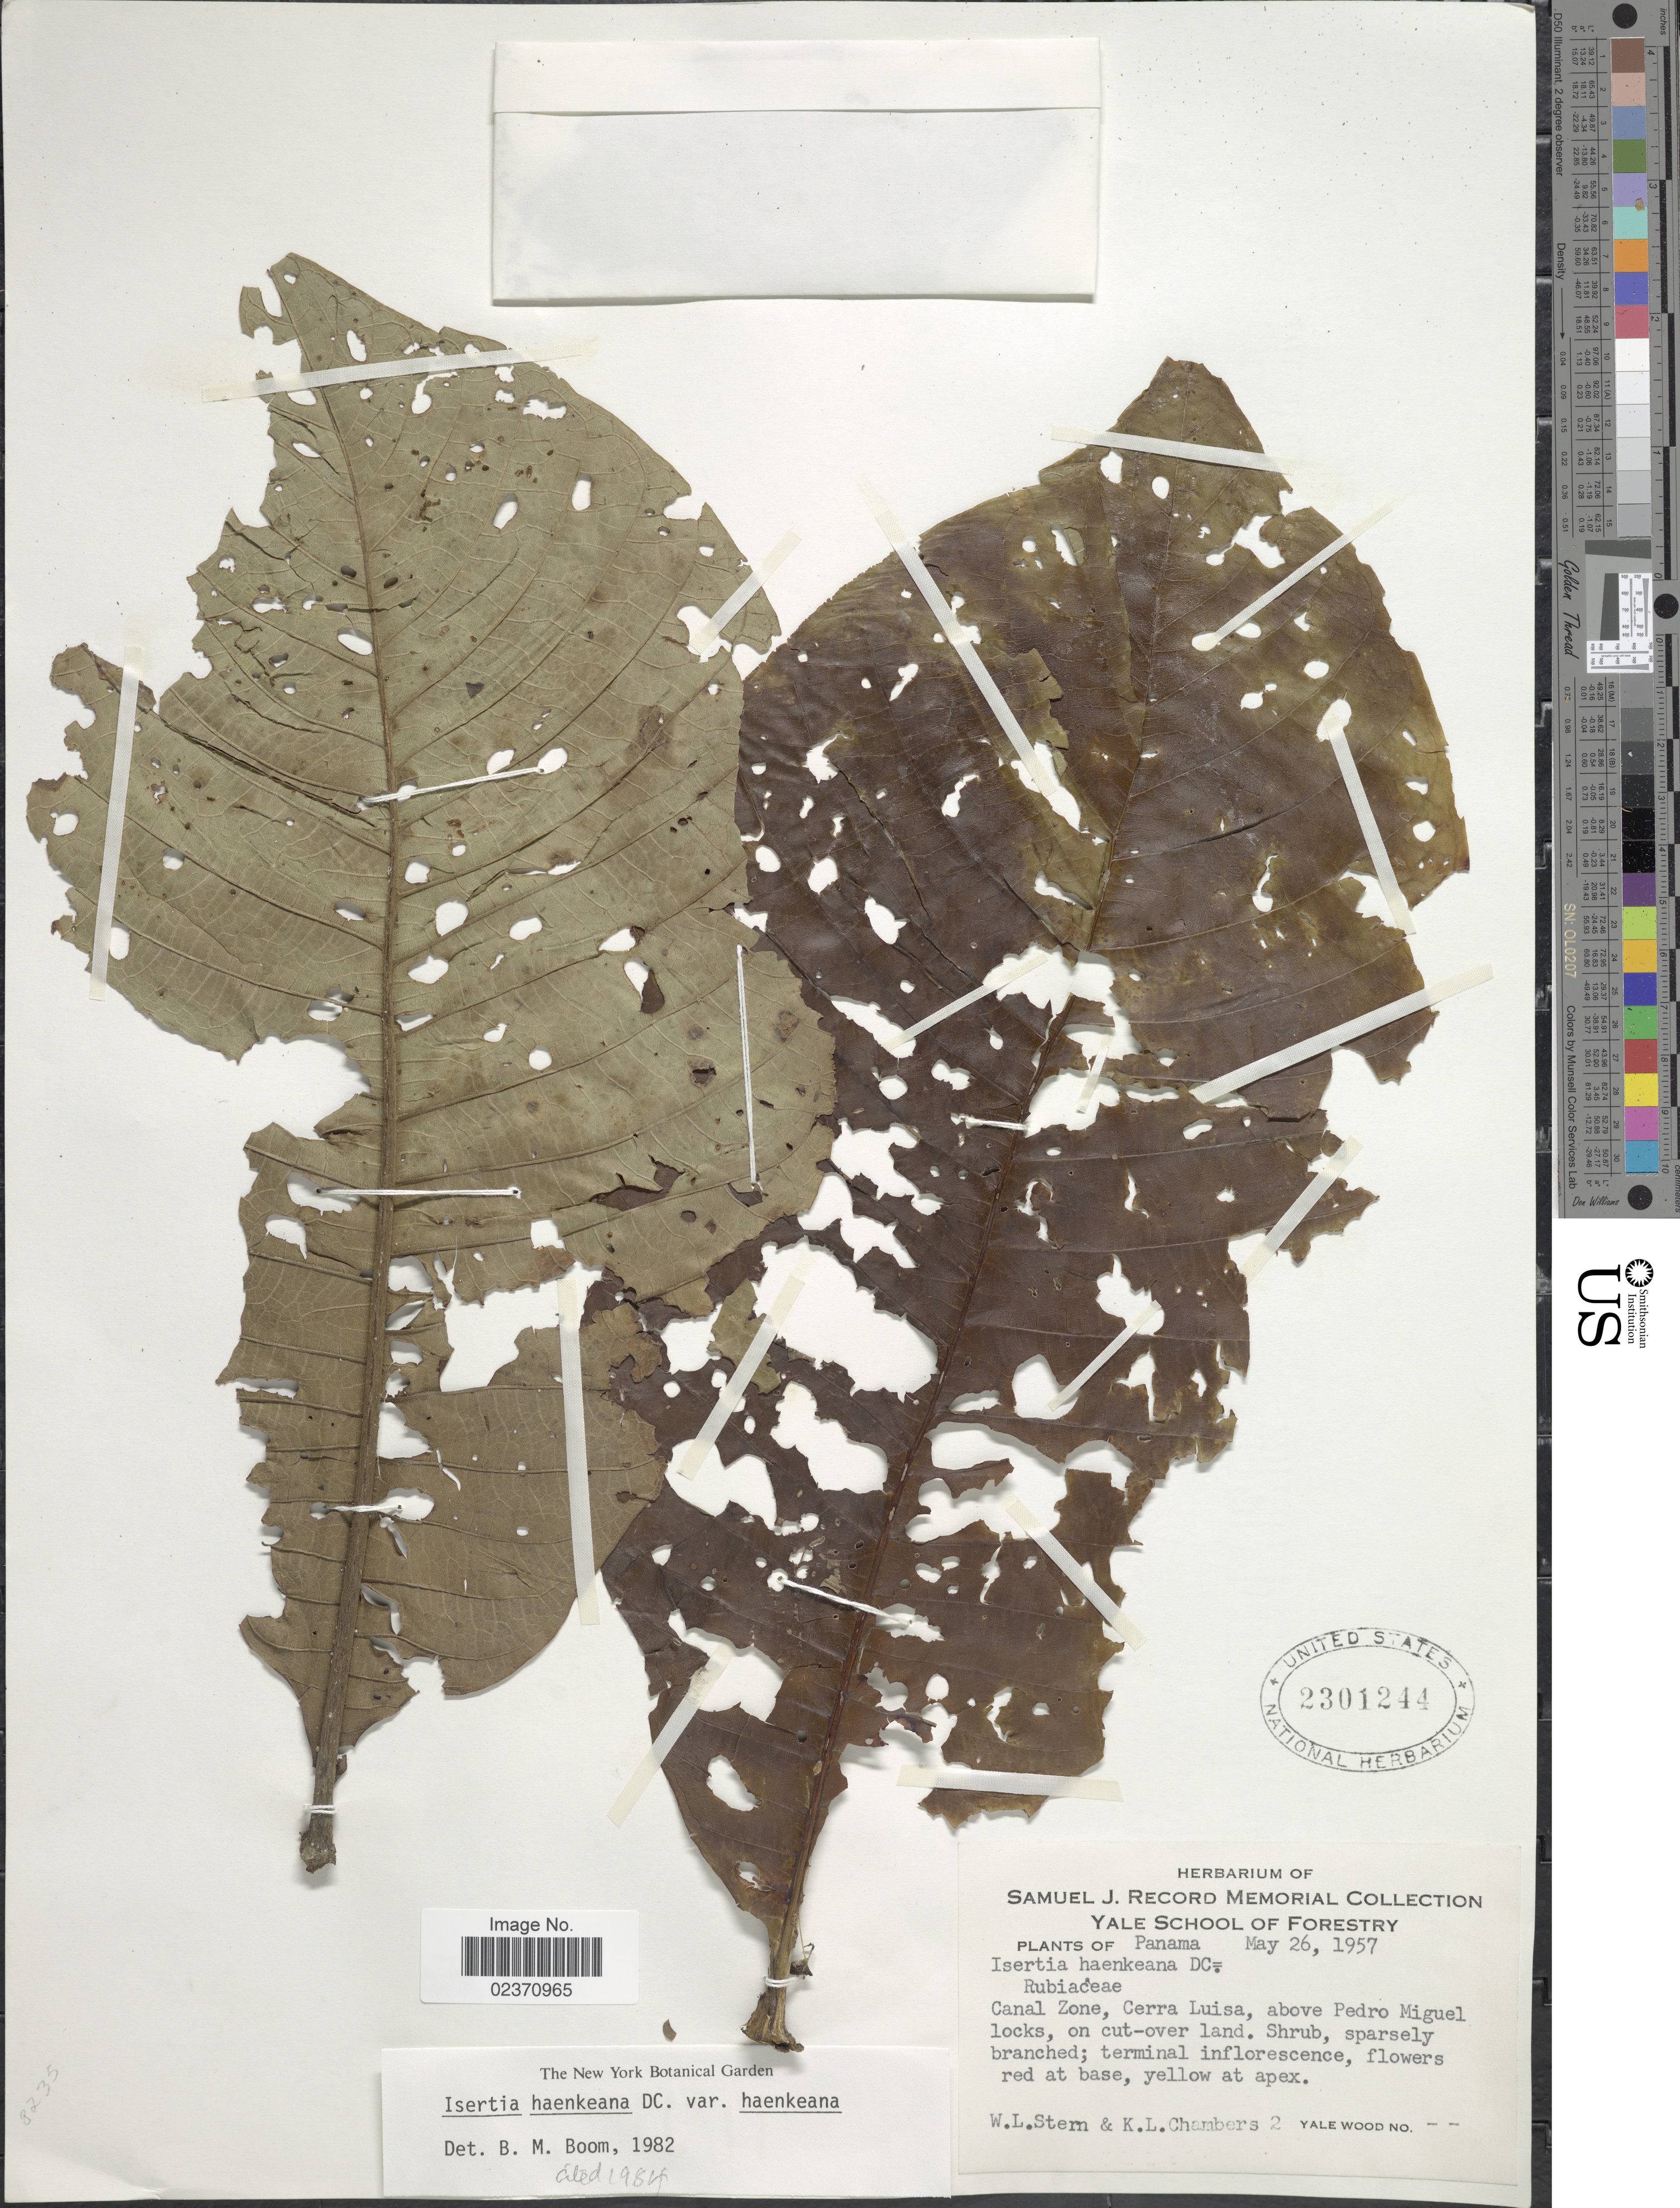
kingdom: Plantae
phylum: Tracheophyta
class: Magnoliopsida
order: Gentianales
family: Rubiaceae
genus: Isertia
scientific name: Isertia haenkeana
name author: DC.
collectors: W. L. Stern & K. Chambers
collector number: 2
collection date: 1957-05-26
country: Panama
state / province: Colón / Panamá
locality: Canal Zone, Cerra Luisa, above Pedro Miguel locks on cut-over land.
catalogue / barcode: US 2301244